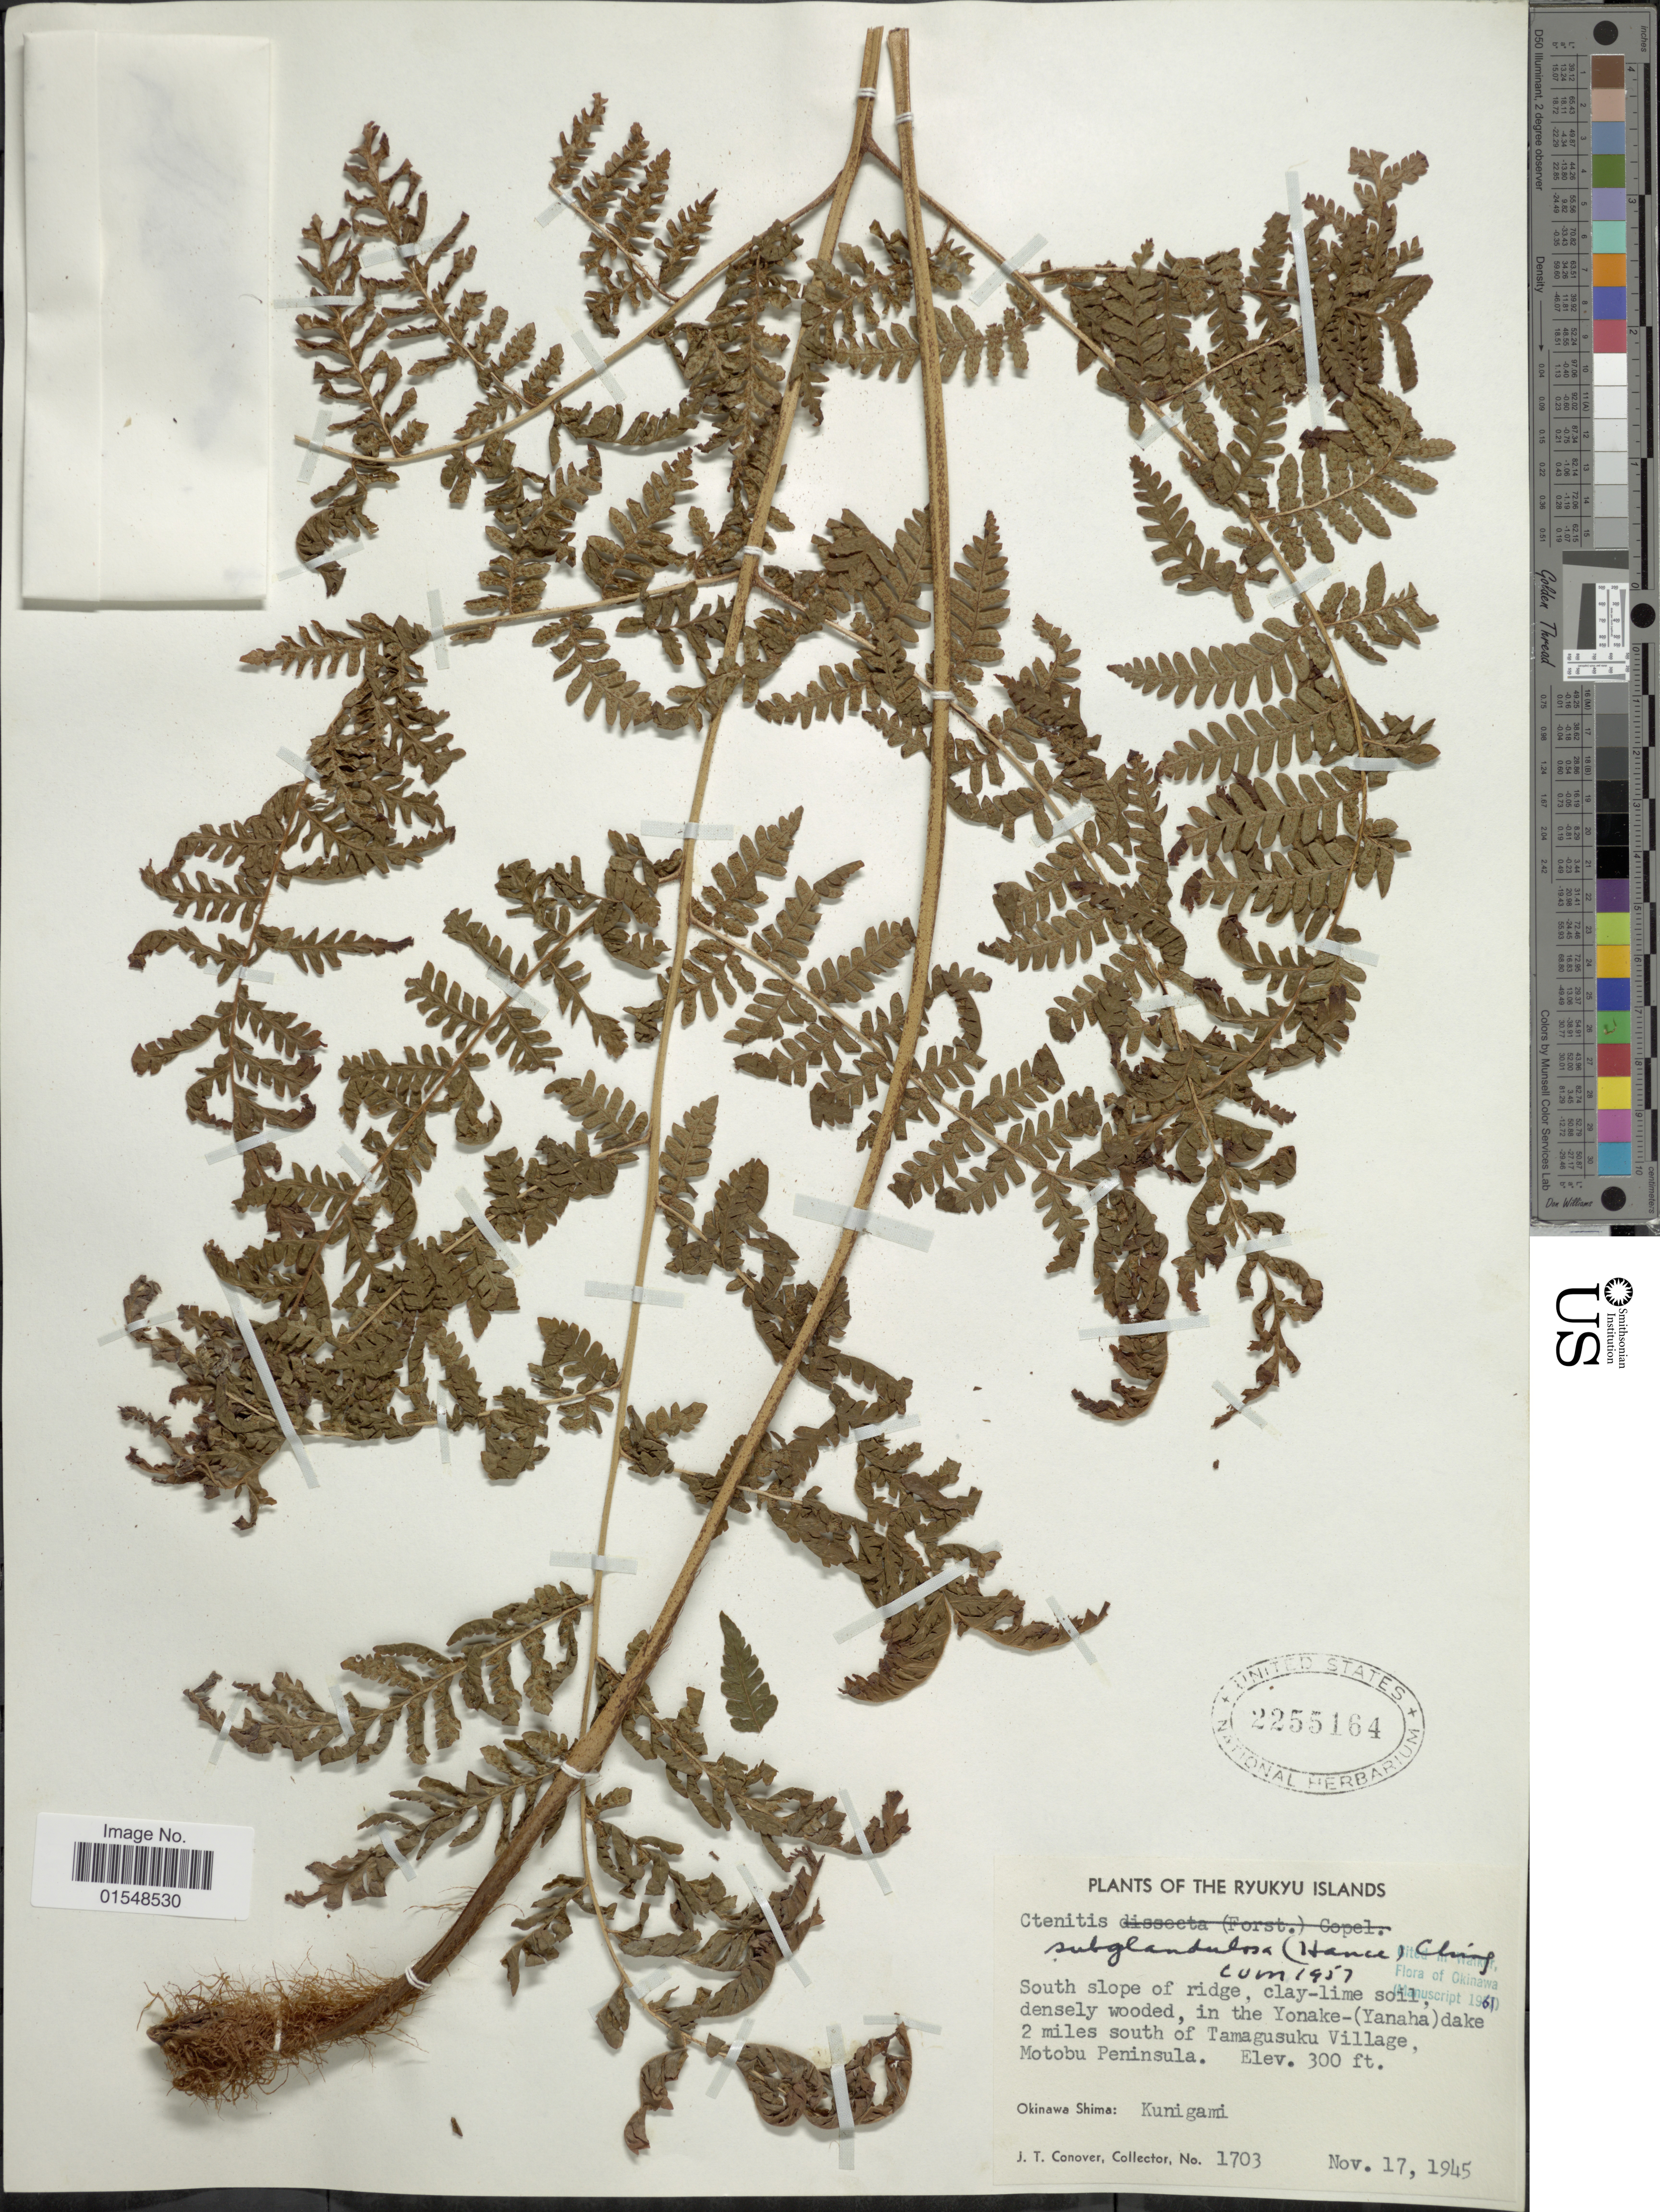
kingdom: Plantae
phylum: Tracheophyta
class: Polypodiopsida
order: Polypodiales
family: Dryopteridaceae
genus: Ctenitis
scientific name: Ctenitis subglandulosa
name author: (Hance) Ching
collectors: J. T. Conover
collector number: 1703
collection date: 1945-11-17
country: Japan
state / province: Okinawa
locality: Ryukyu Islands, south slope of ridge, caly- lime soil, densely wooded, in the Yonake- (Yanaha) dake, 2 miles south of Tamagusuku Village, Motobu Peninsul, Okinawa Shima: Kunigami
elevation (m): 91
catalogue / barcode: US 2255164